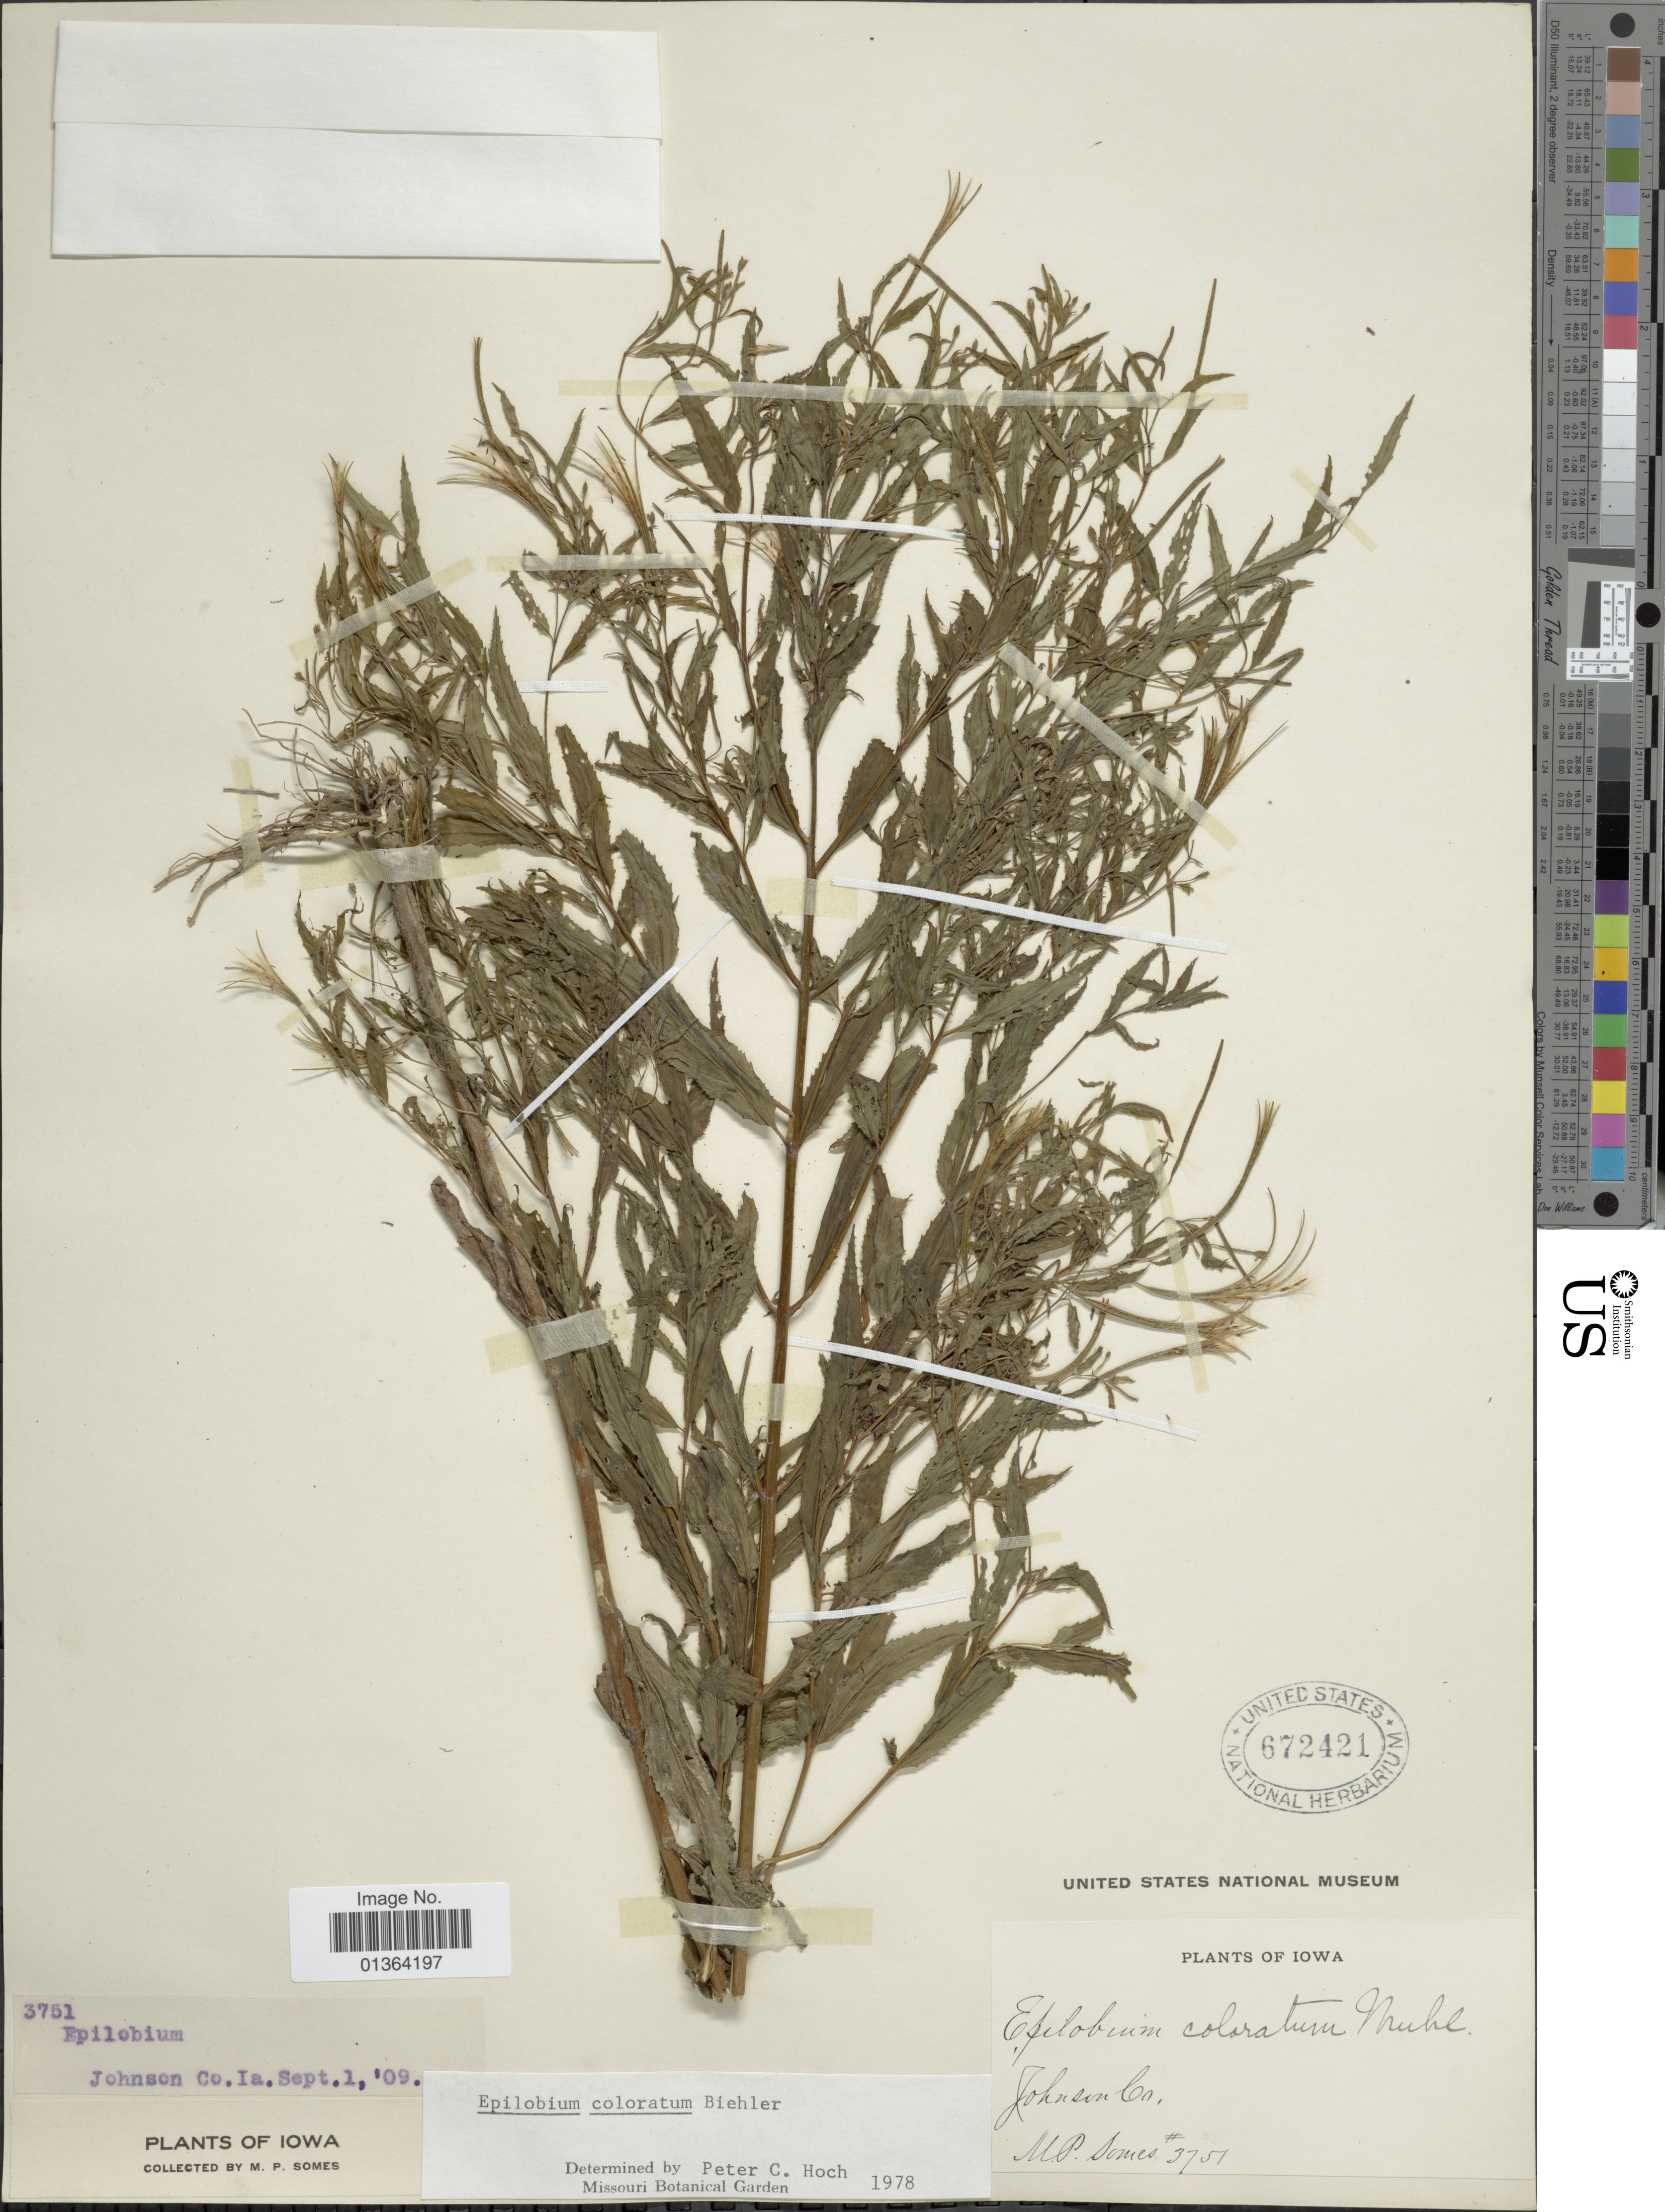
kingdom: Plantae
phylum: Tracheophyta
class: Magnoliopsida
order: Myrtales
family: Onagraceae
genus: Epilobium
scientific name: Epilobium coloratum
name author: Biehler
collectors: M. P. Jones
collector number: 3751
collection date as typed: Transcribed d/m/y: 1/9/9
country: United States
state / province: Iowa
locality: Johnson Co.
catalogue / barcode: US 672421